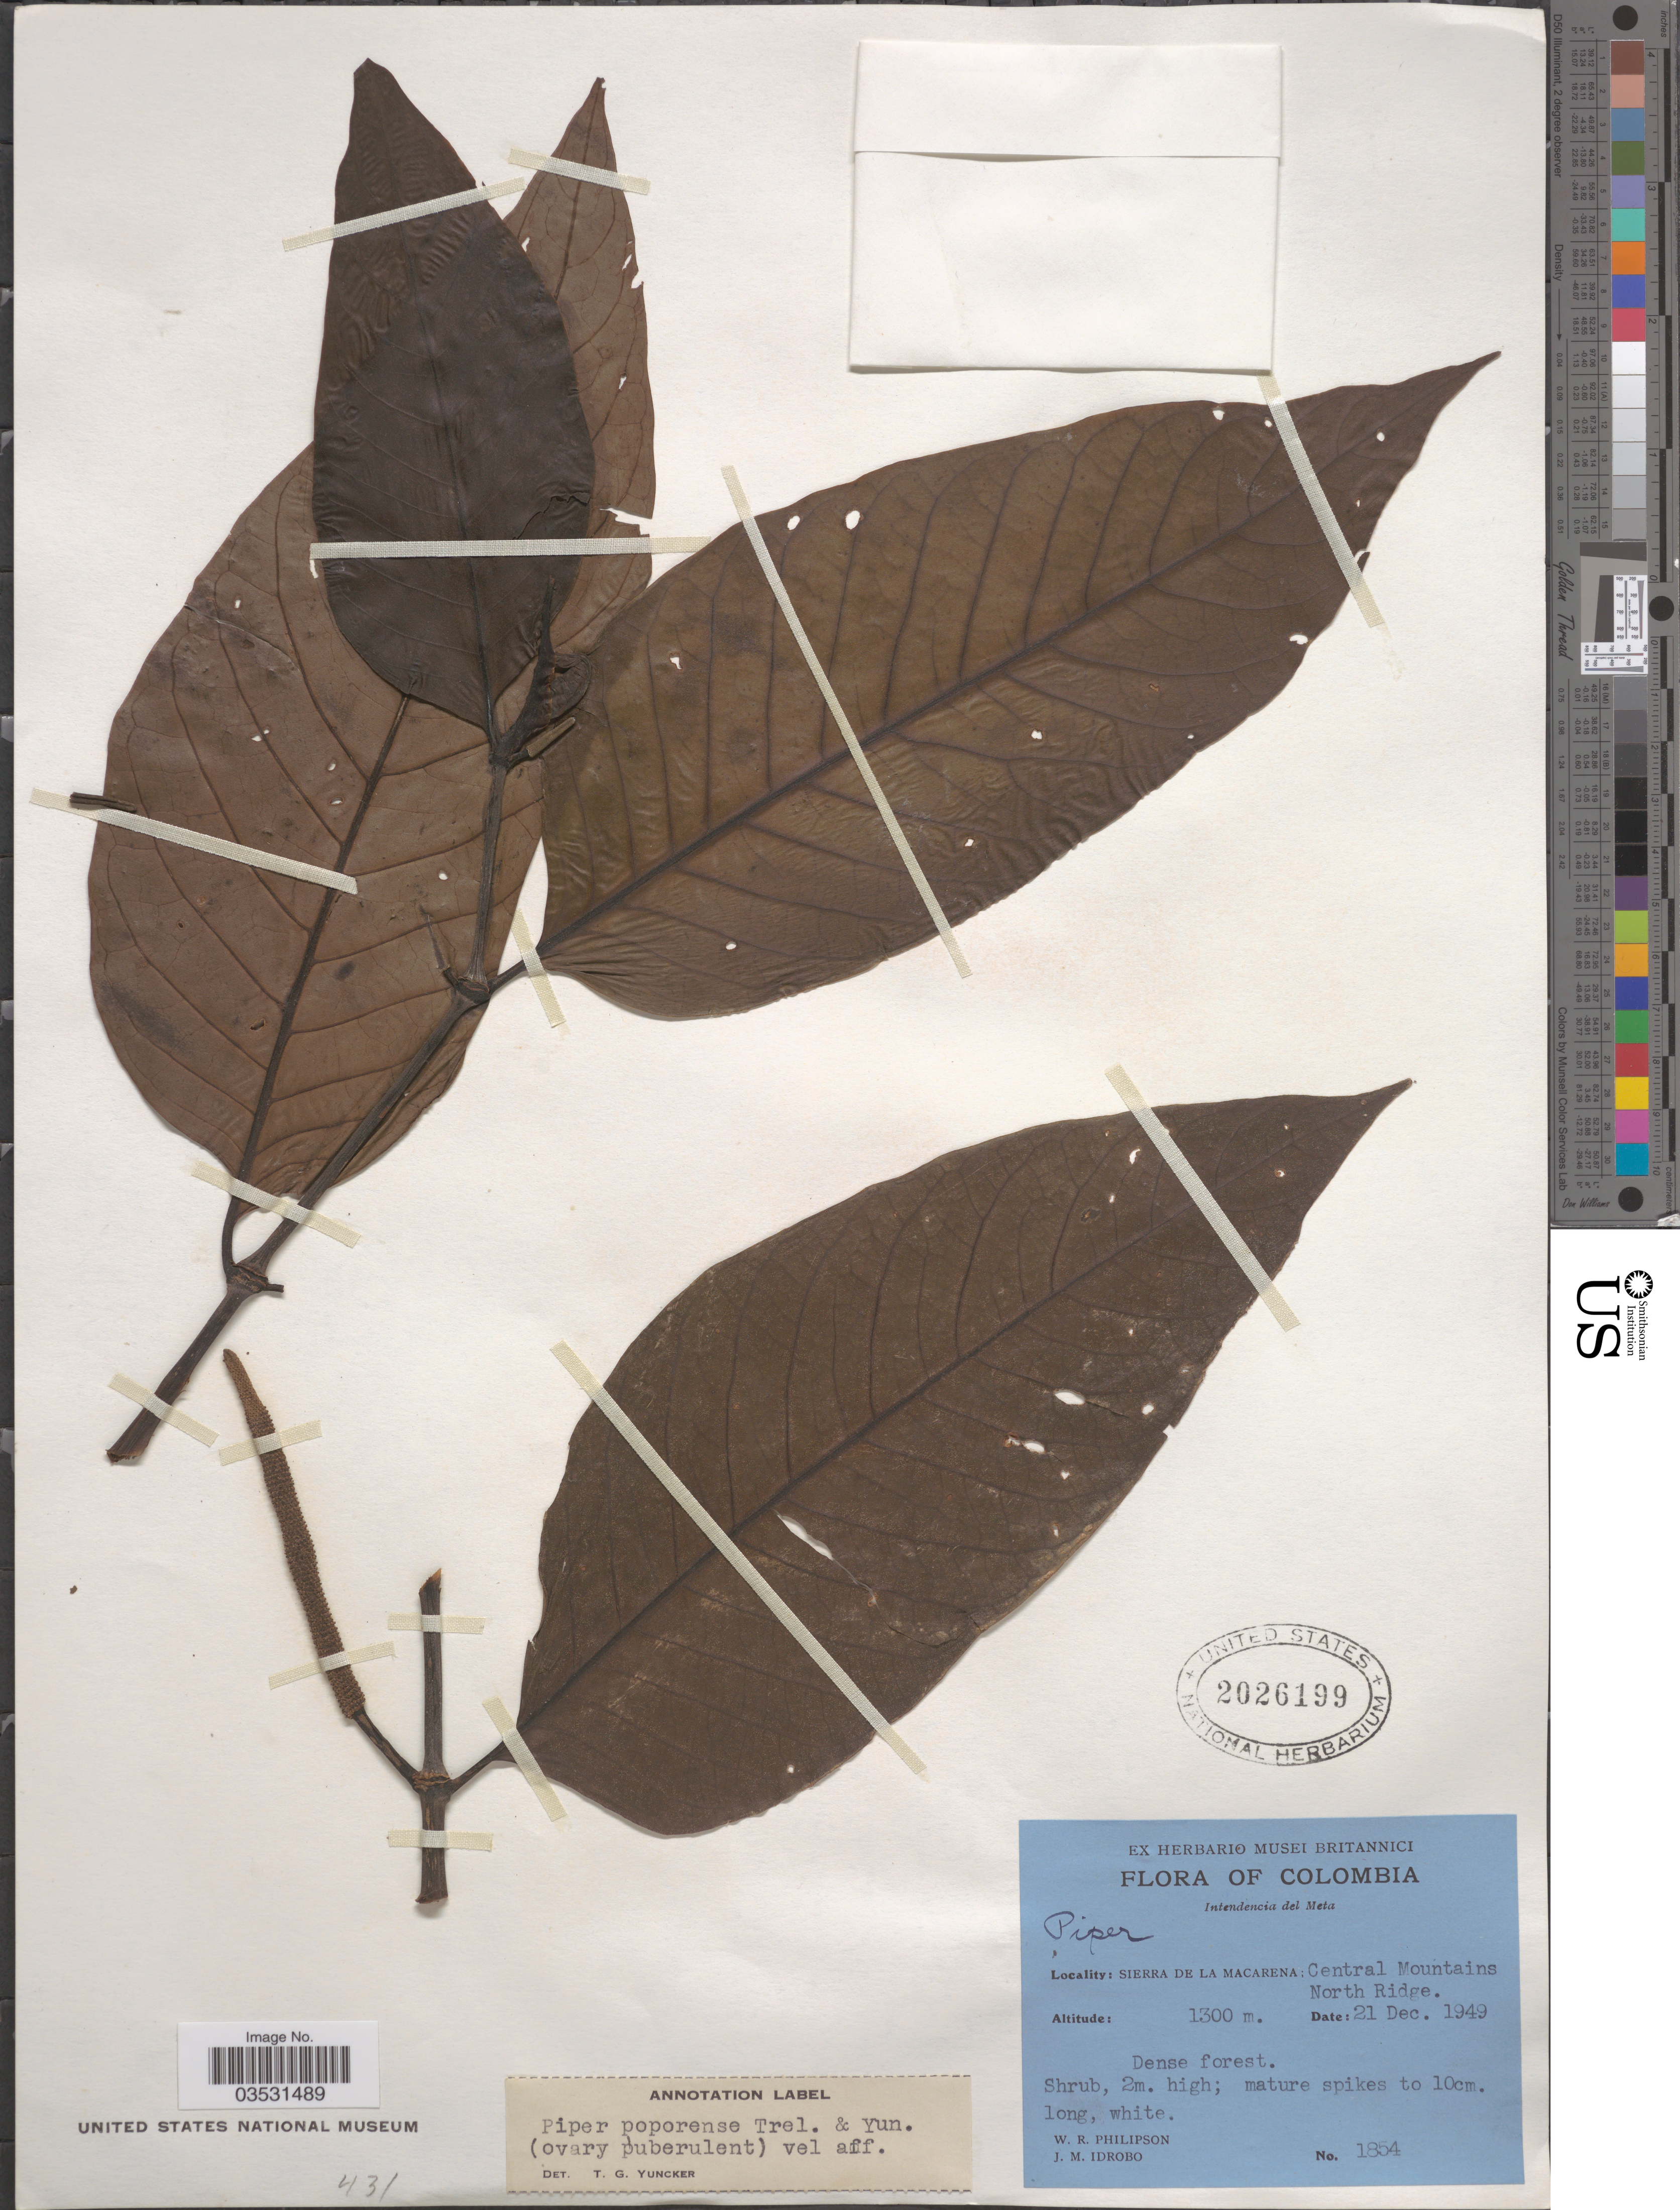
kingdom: Plantae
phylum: Tracheophyta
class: Magnoliopsida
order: Piperales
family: Piperaceae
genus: Piper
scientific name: Piper poporense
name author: Trel. & Yunck.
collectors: W. R. Philipson & J. M. Idrobo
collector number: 1854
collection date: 1949-12-21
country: Colombia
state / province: Meta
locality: Intendencia del meta. Sierra de La Macarena: Central Mountains. North Ridge.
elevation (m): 1300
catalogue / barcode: US 2026199